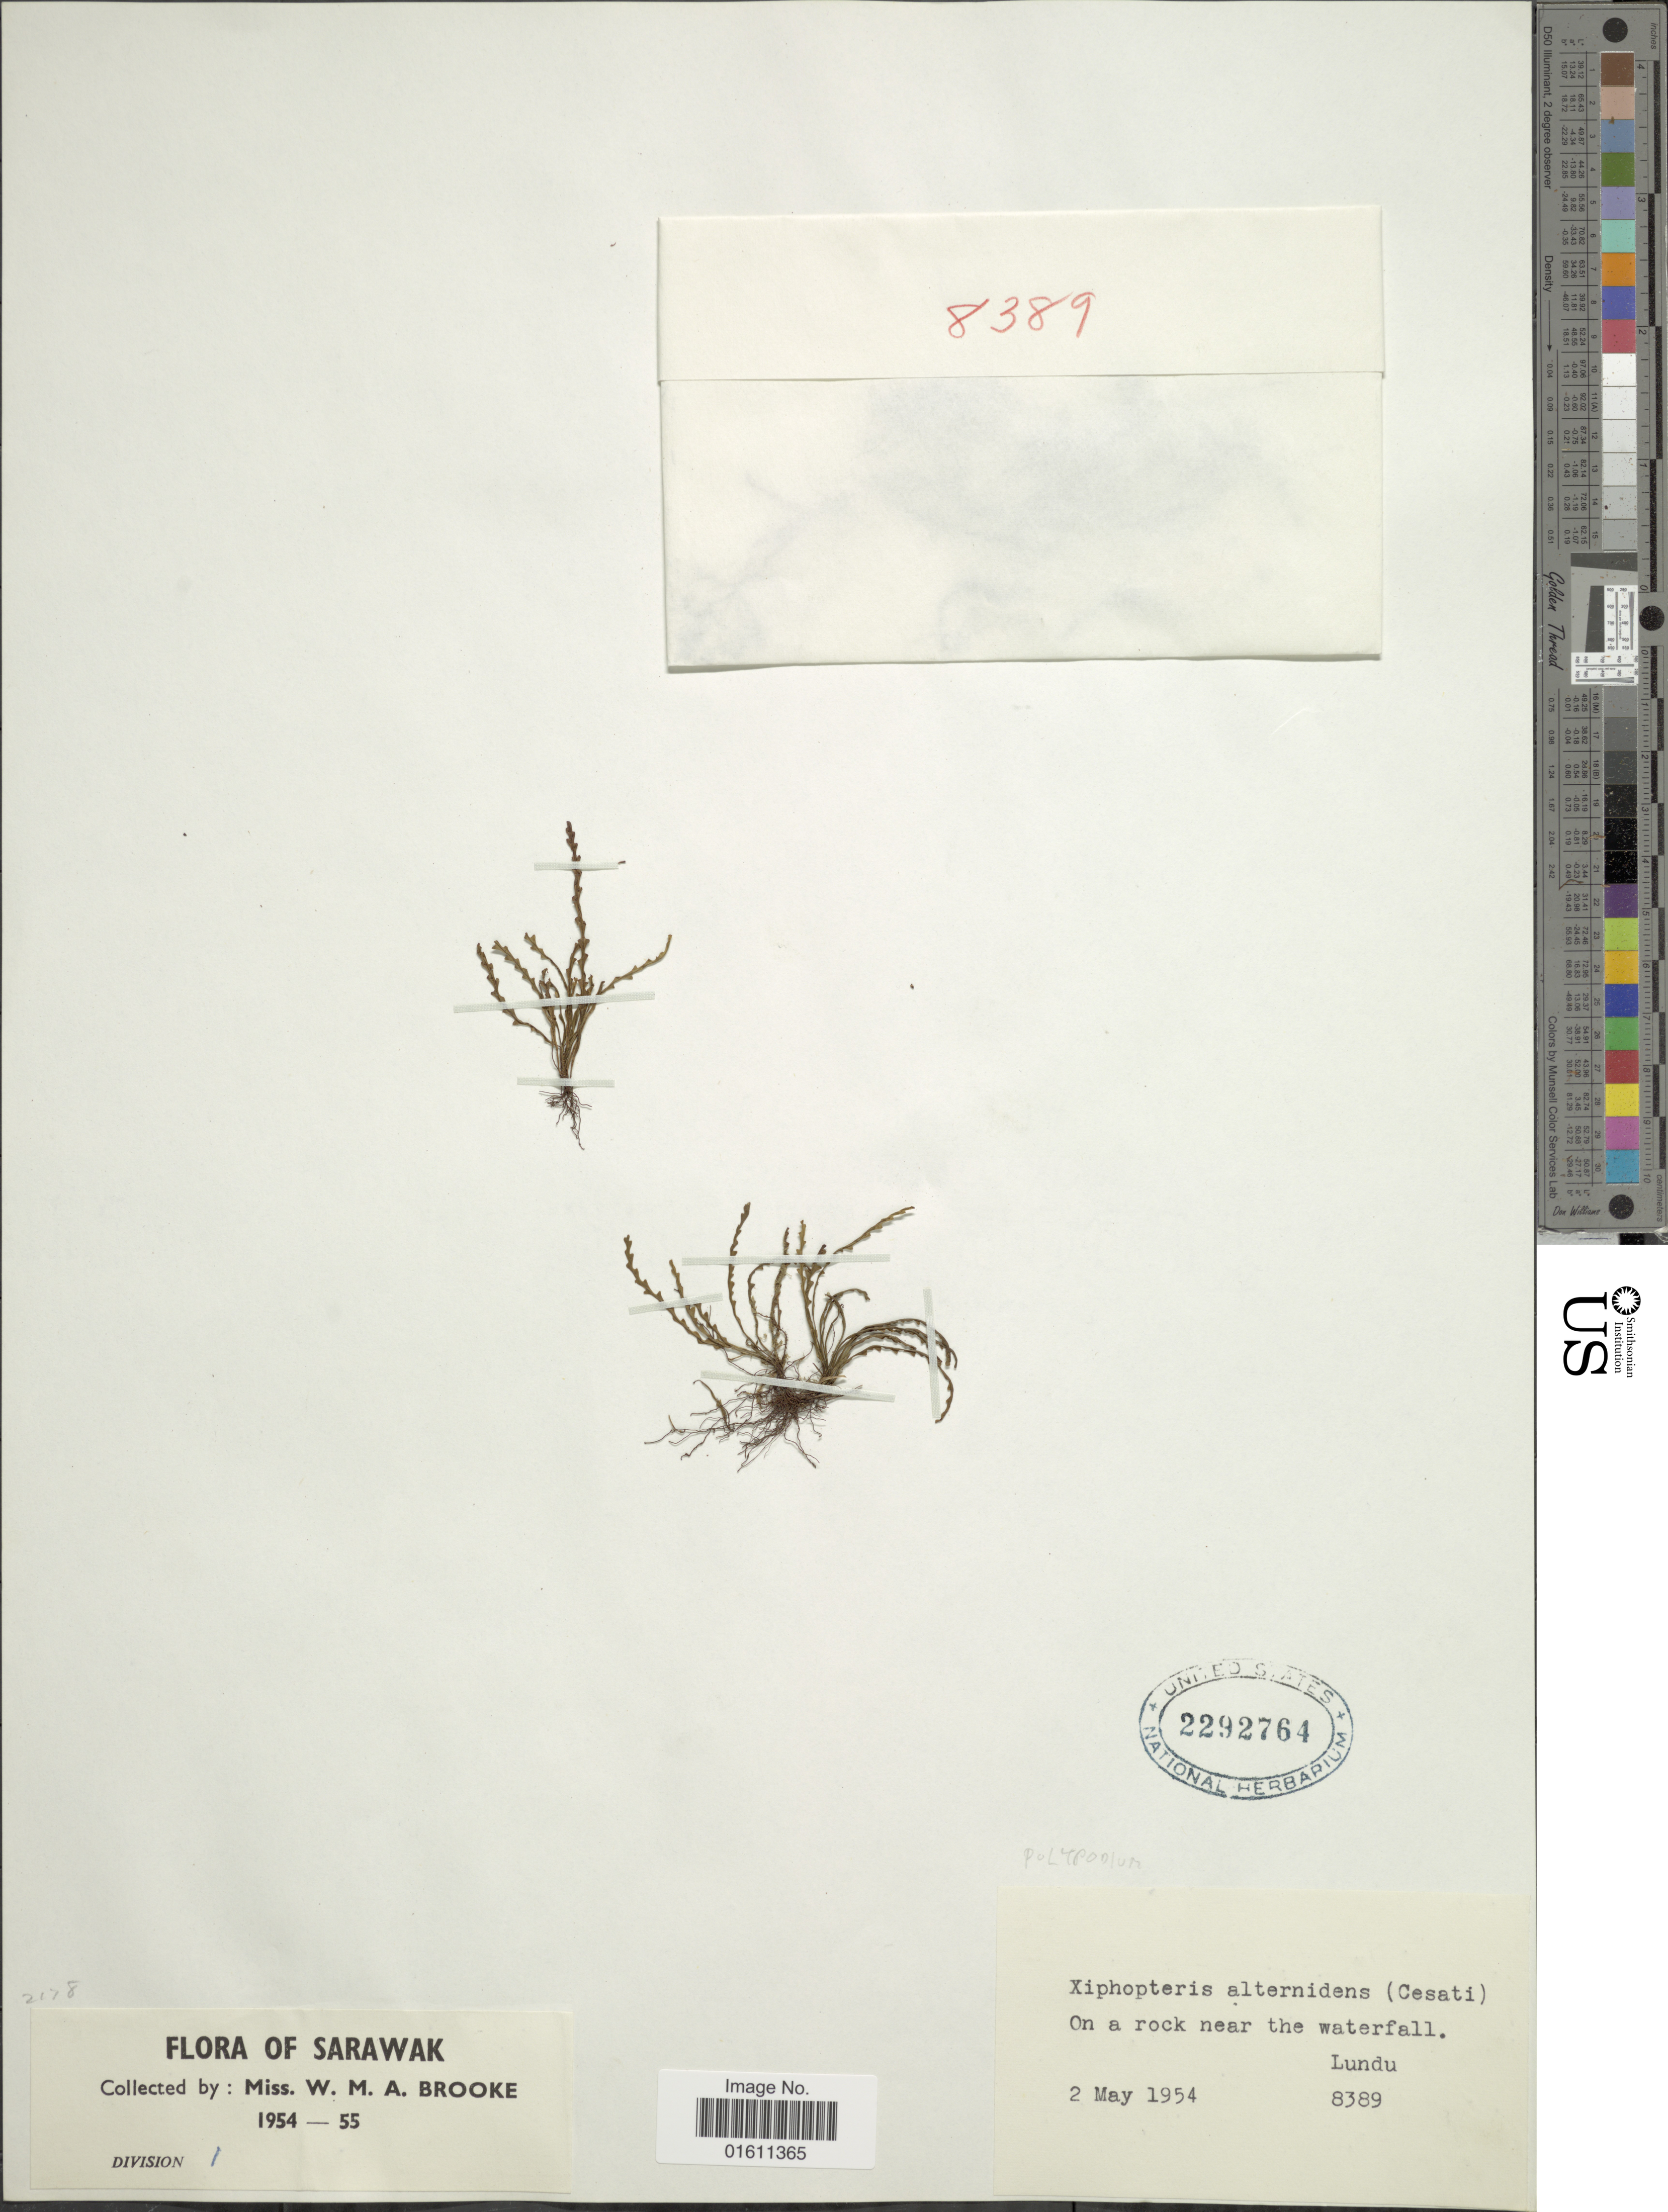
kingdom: Plantae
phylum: Tracheophyta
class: Polypodiopsida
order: Polypodiales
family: Polypodiaceae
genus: Xiphopterella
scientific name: Xiphopterella alternidens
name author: (Ces.) Parris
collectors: W. Brooke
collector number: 8389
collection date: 1954-05-02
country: Malaysia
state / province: Sarawak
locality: Sarawak, on a rock near the waterfall, Lundu.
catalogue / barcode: US 2292764